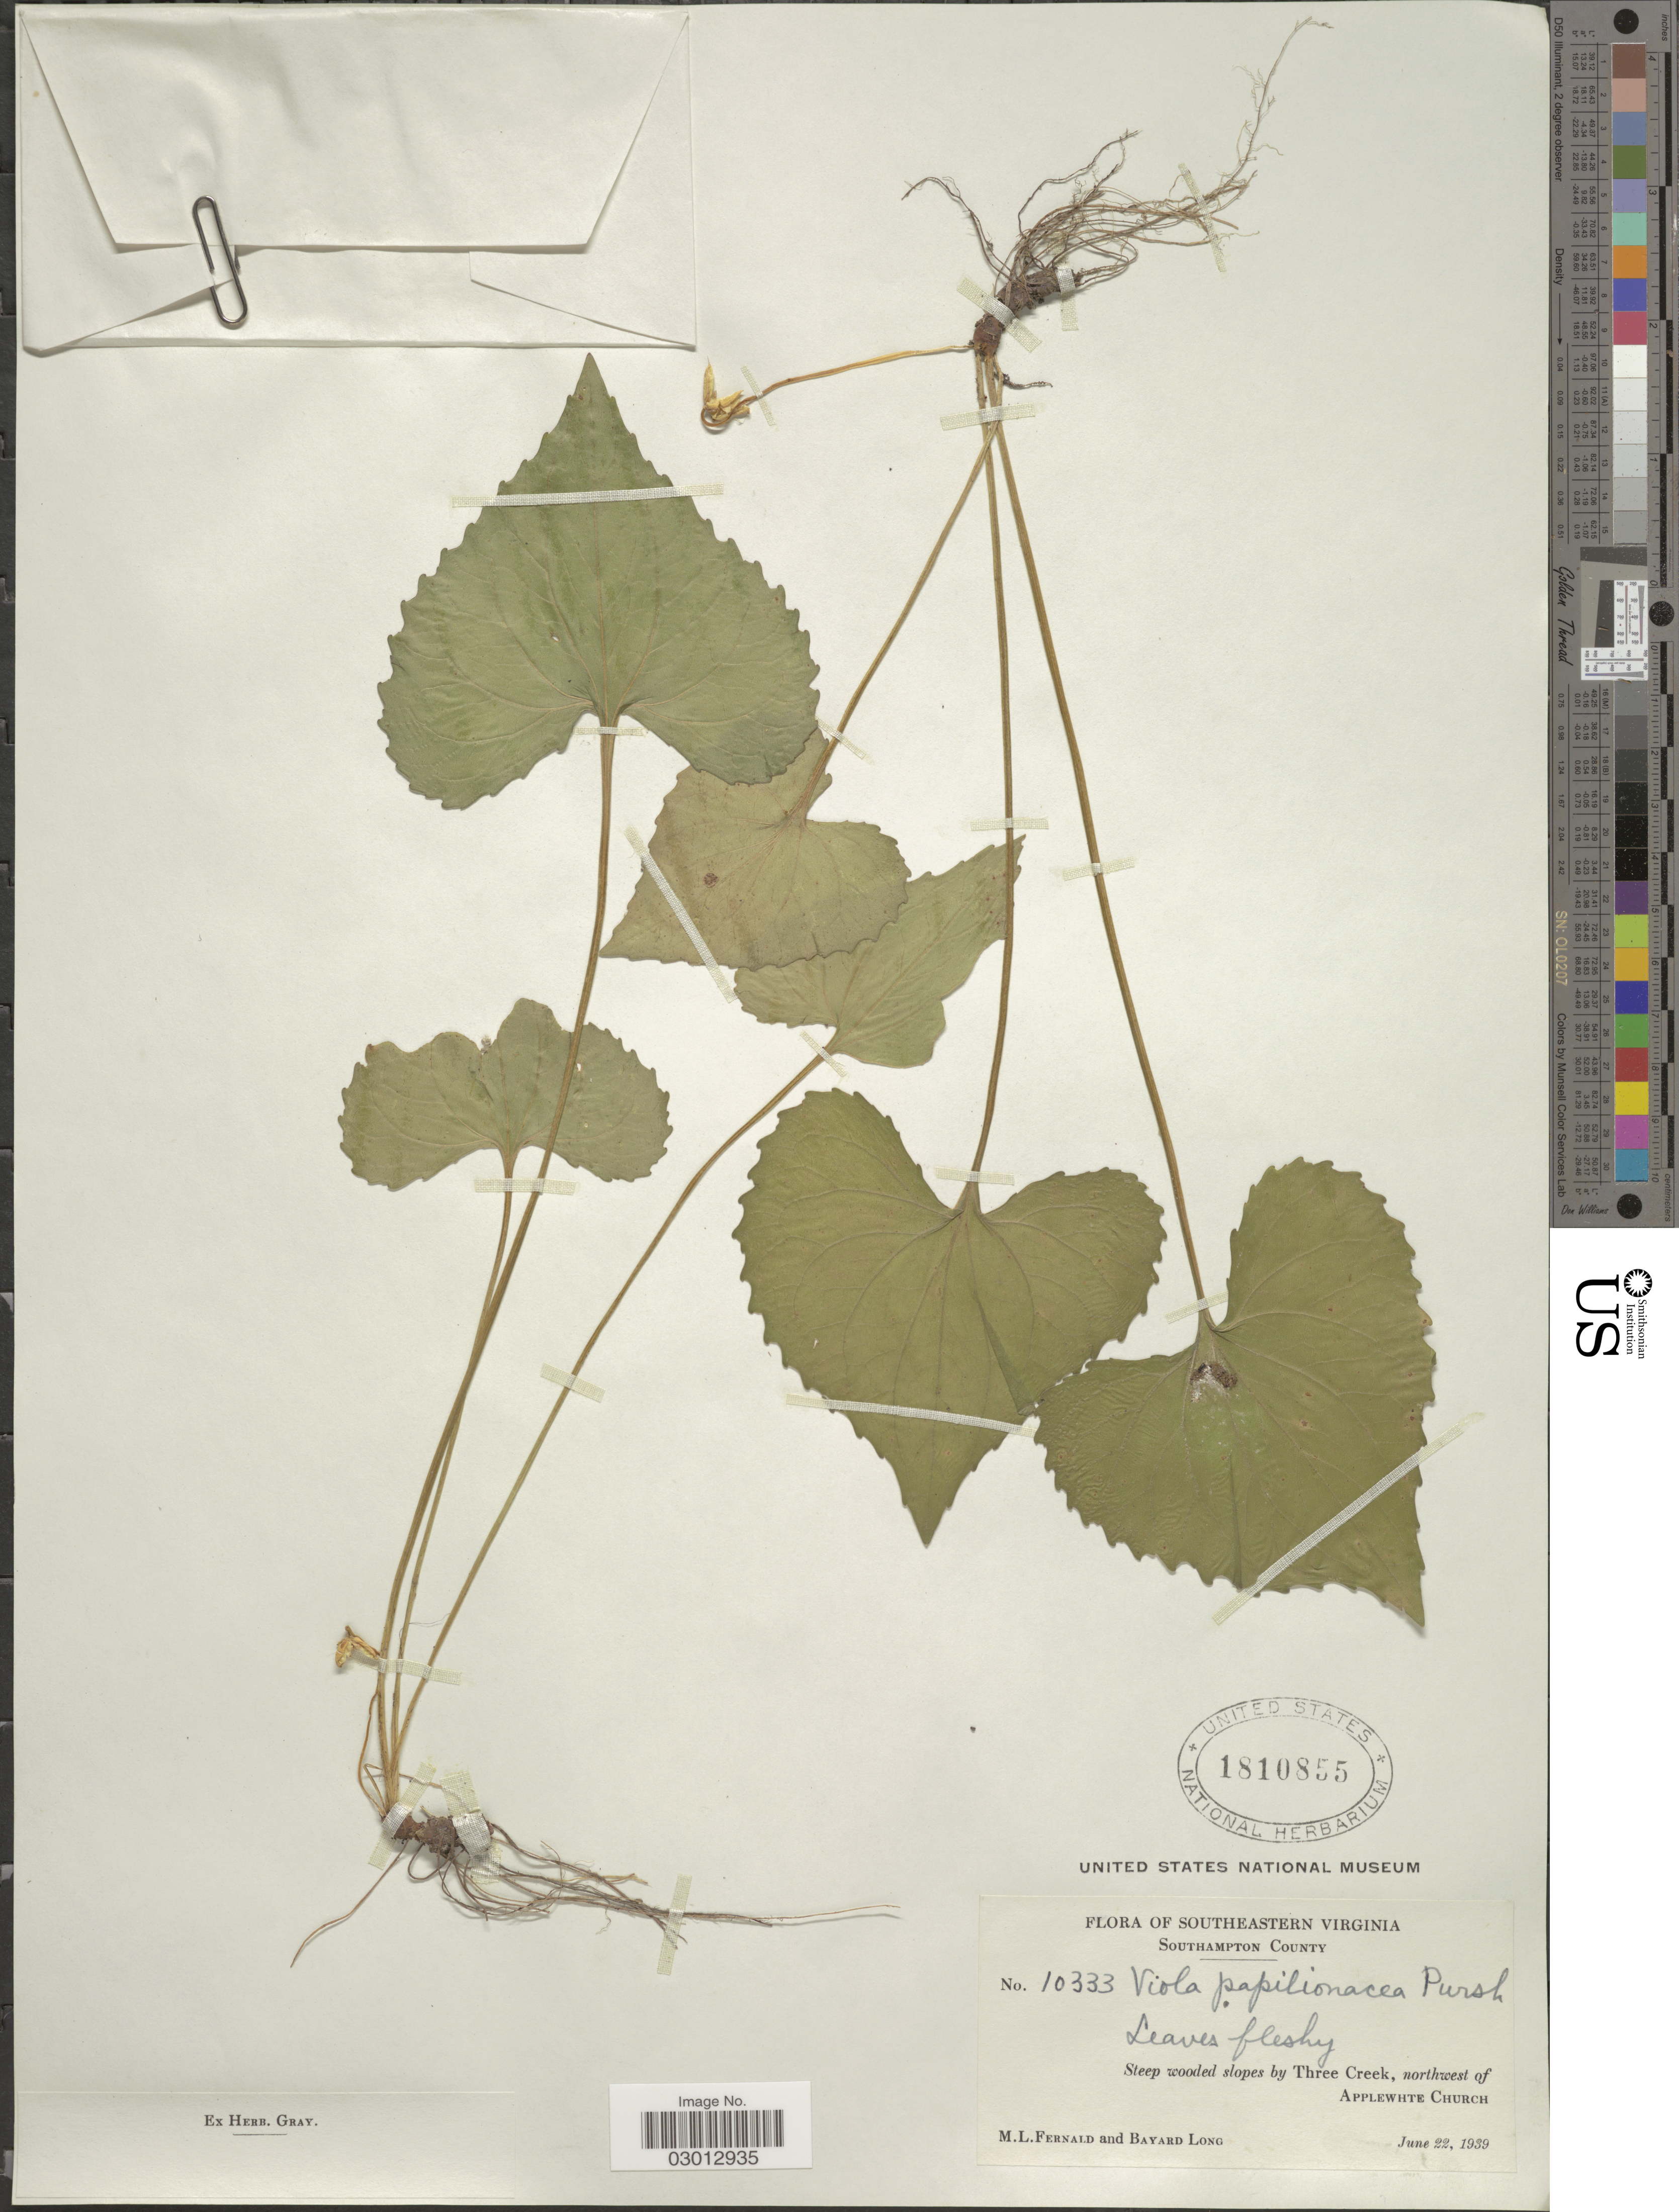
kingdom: Plantae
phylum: Tracheophyta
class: Magnoliopsida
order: Malpighiales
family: Violaceae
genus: Viola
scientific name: Viola papilionacea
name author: Pursh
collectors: M. L. Fernald & B. Long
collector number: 10333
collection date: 1939-06-22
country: United States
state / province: Virginia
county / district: Southampton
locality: Southeastrern Virginia. Southampton County. Steep wooded slopes by Three Creek, northwest of Applewhite Church.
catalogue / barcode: US 1810855